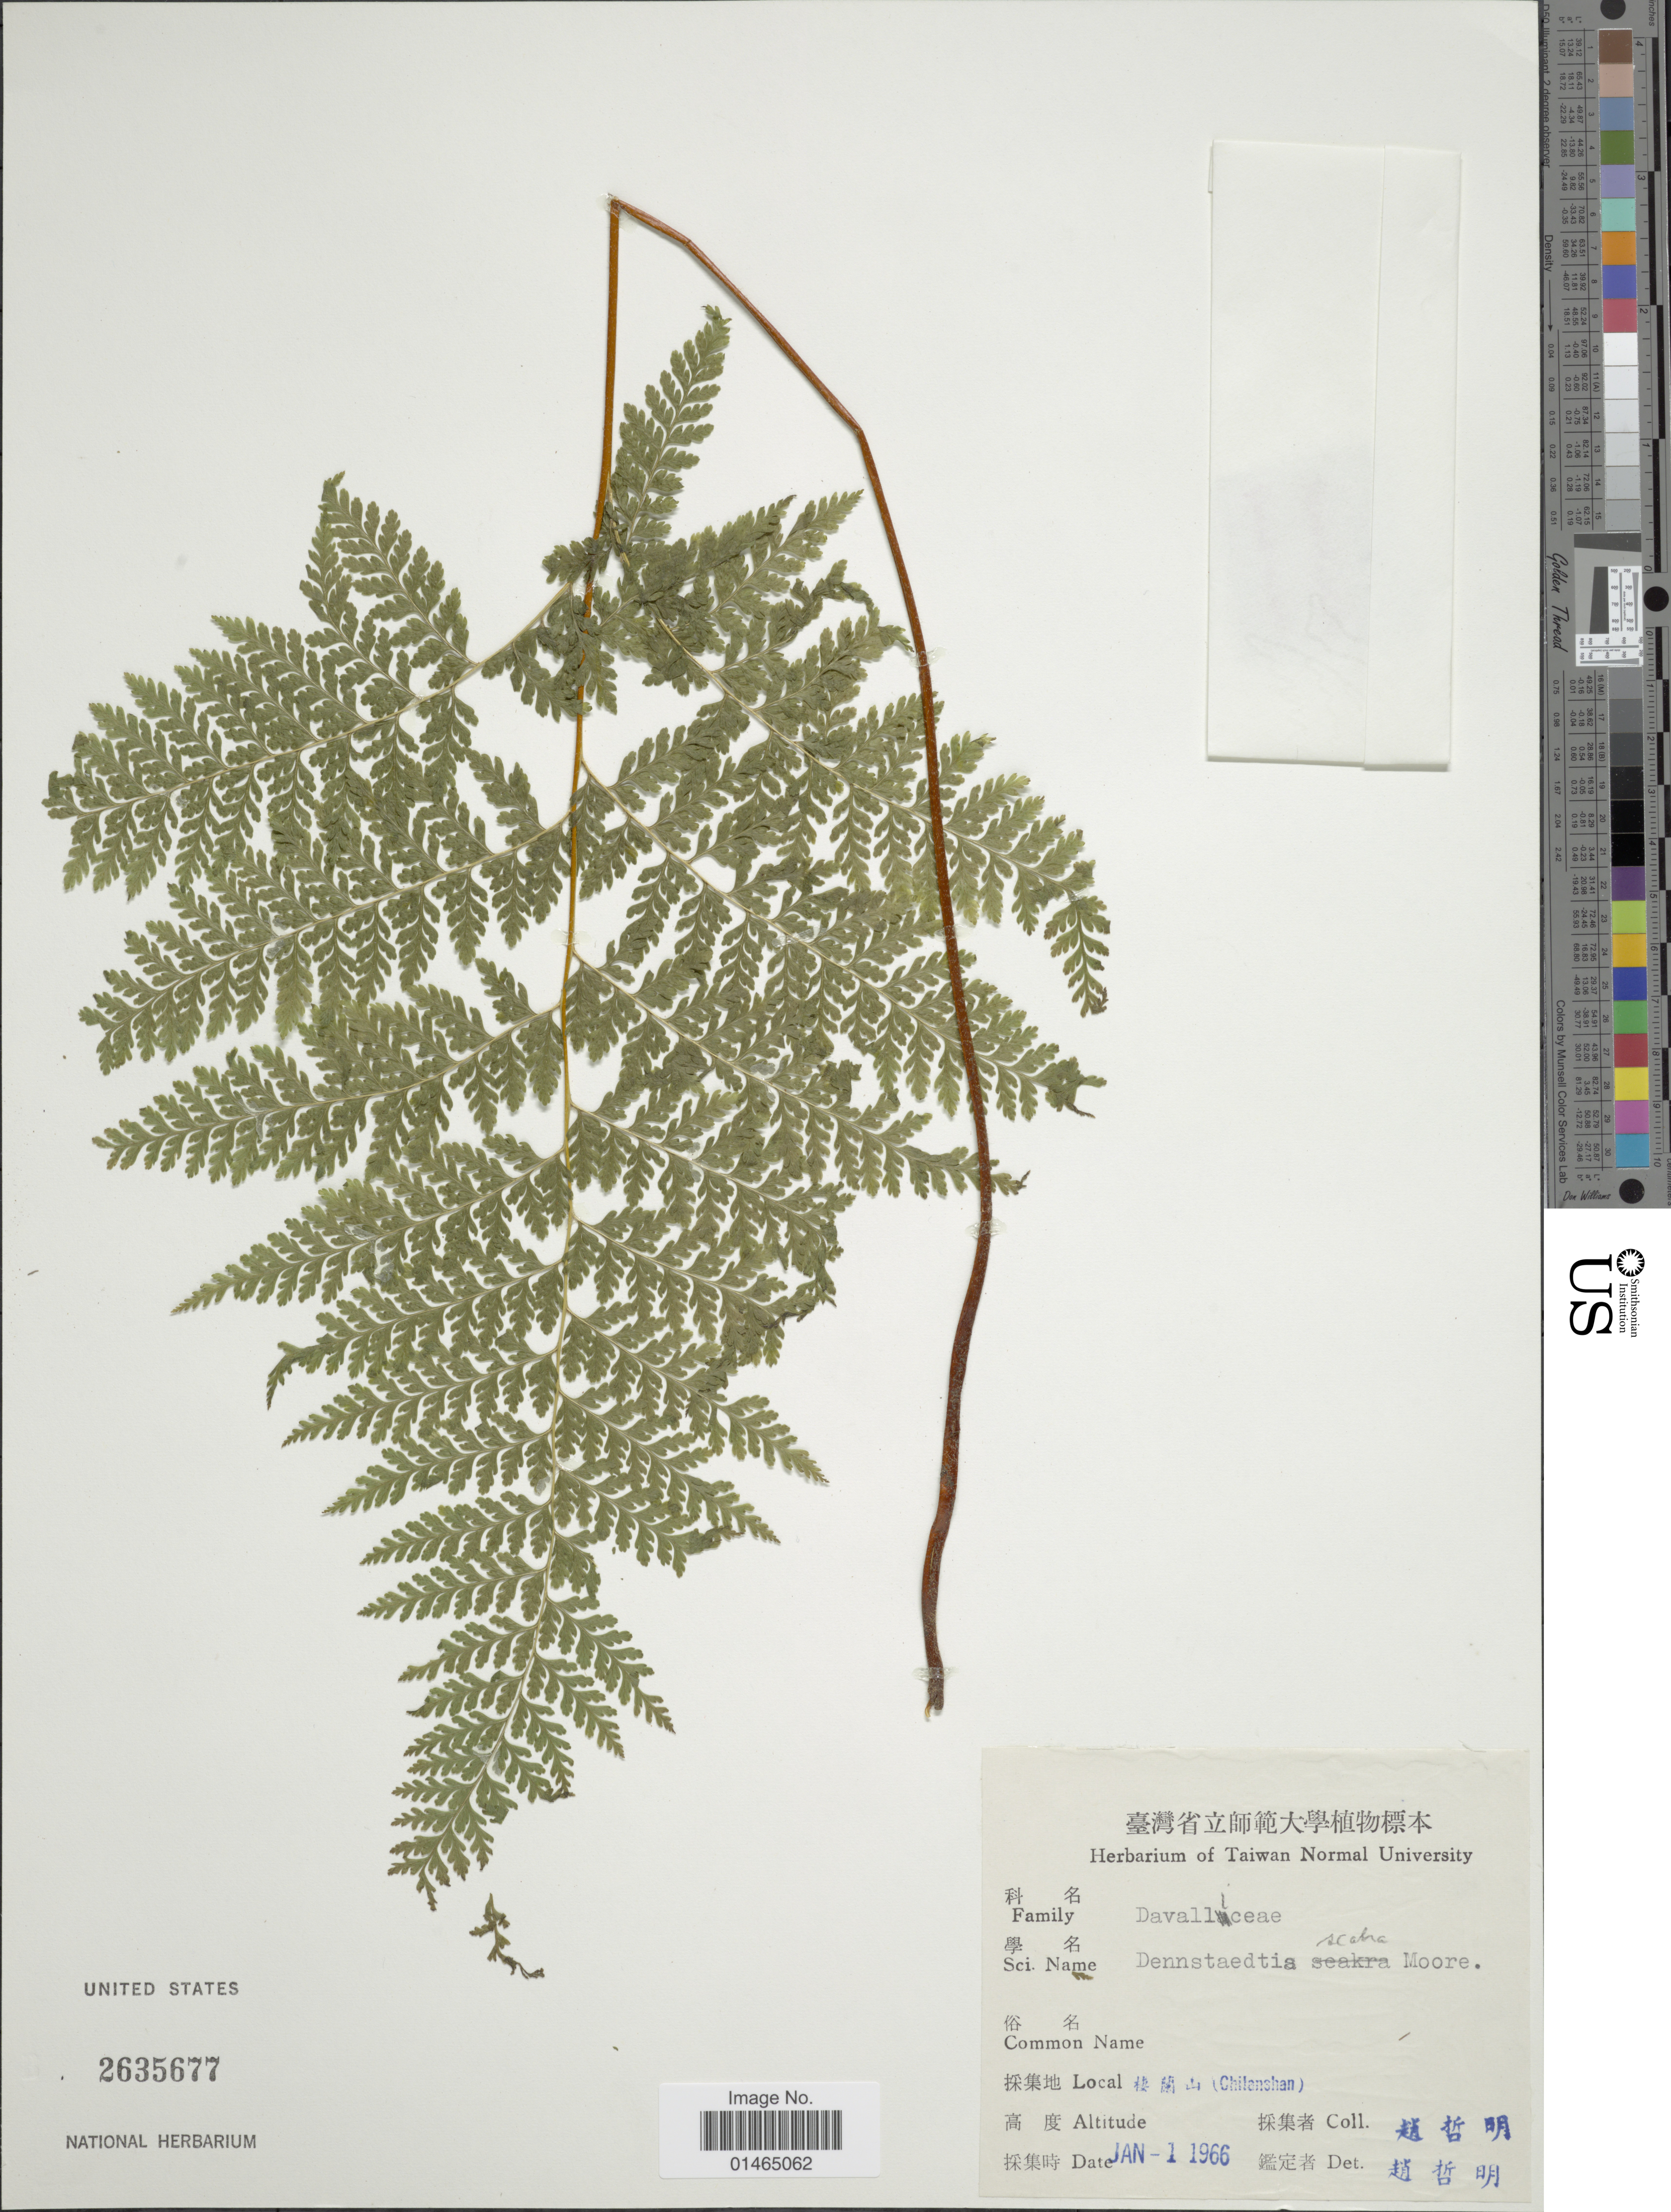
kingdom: Plantae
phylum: Tracheophyta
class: Polypodiopsida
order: Polypodiales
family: Dennstaedtiaceae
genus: Dennstaedtia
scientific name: Dennstaedtia scabra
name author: (Wall. ex Hook.) T. Moore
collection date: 1966-01-01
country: Taiwan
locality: X (Chilanshan)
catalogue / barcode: US 2635677